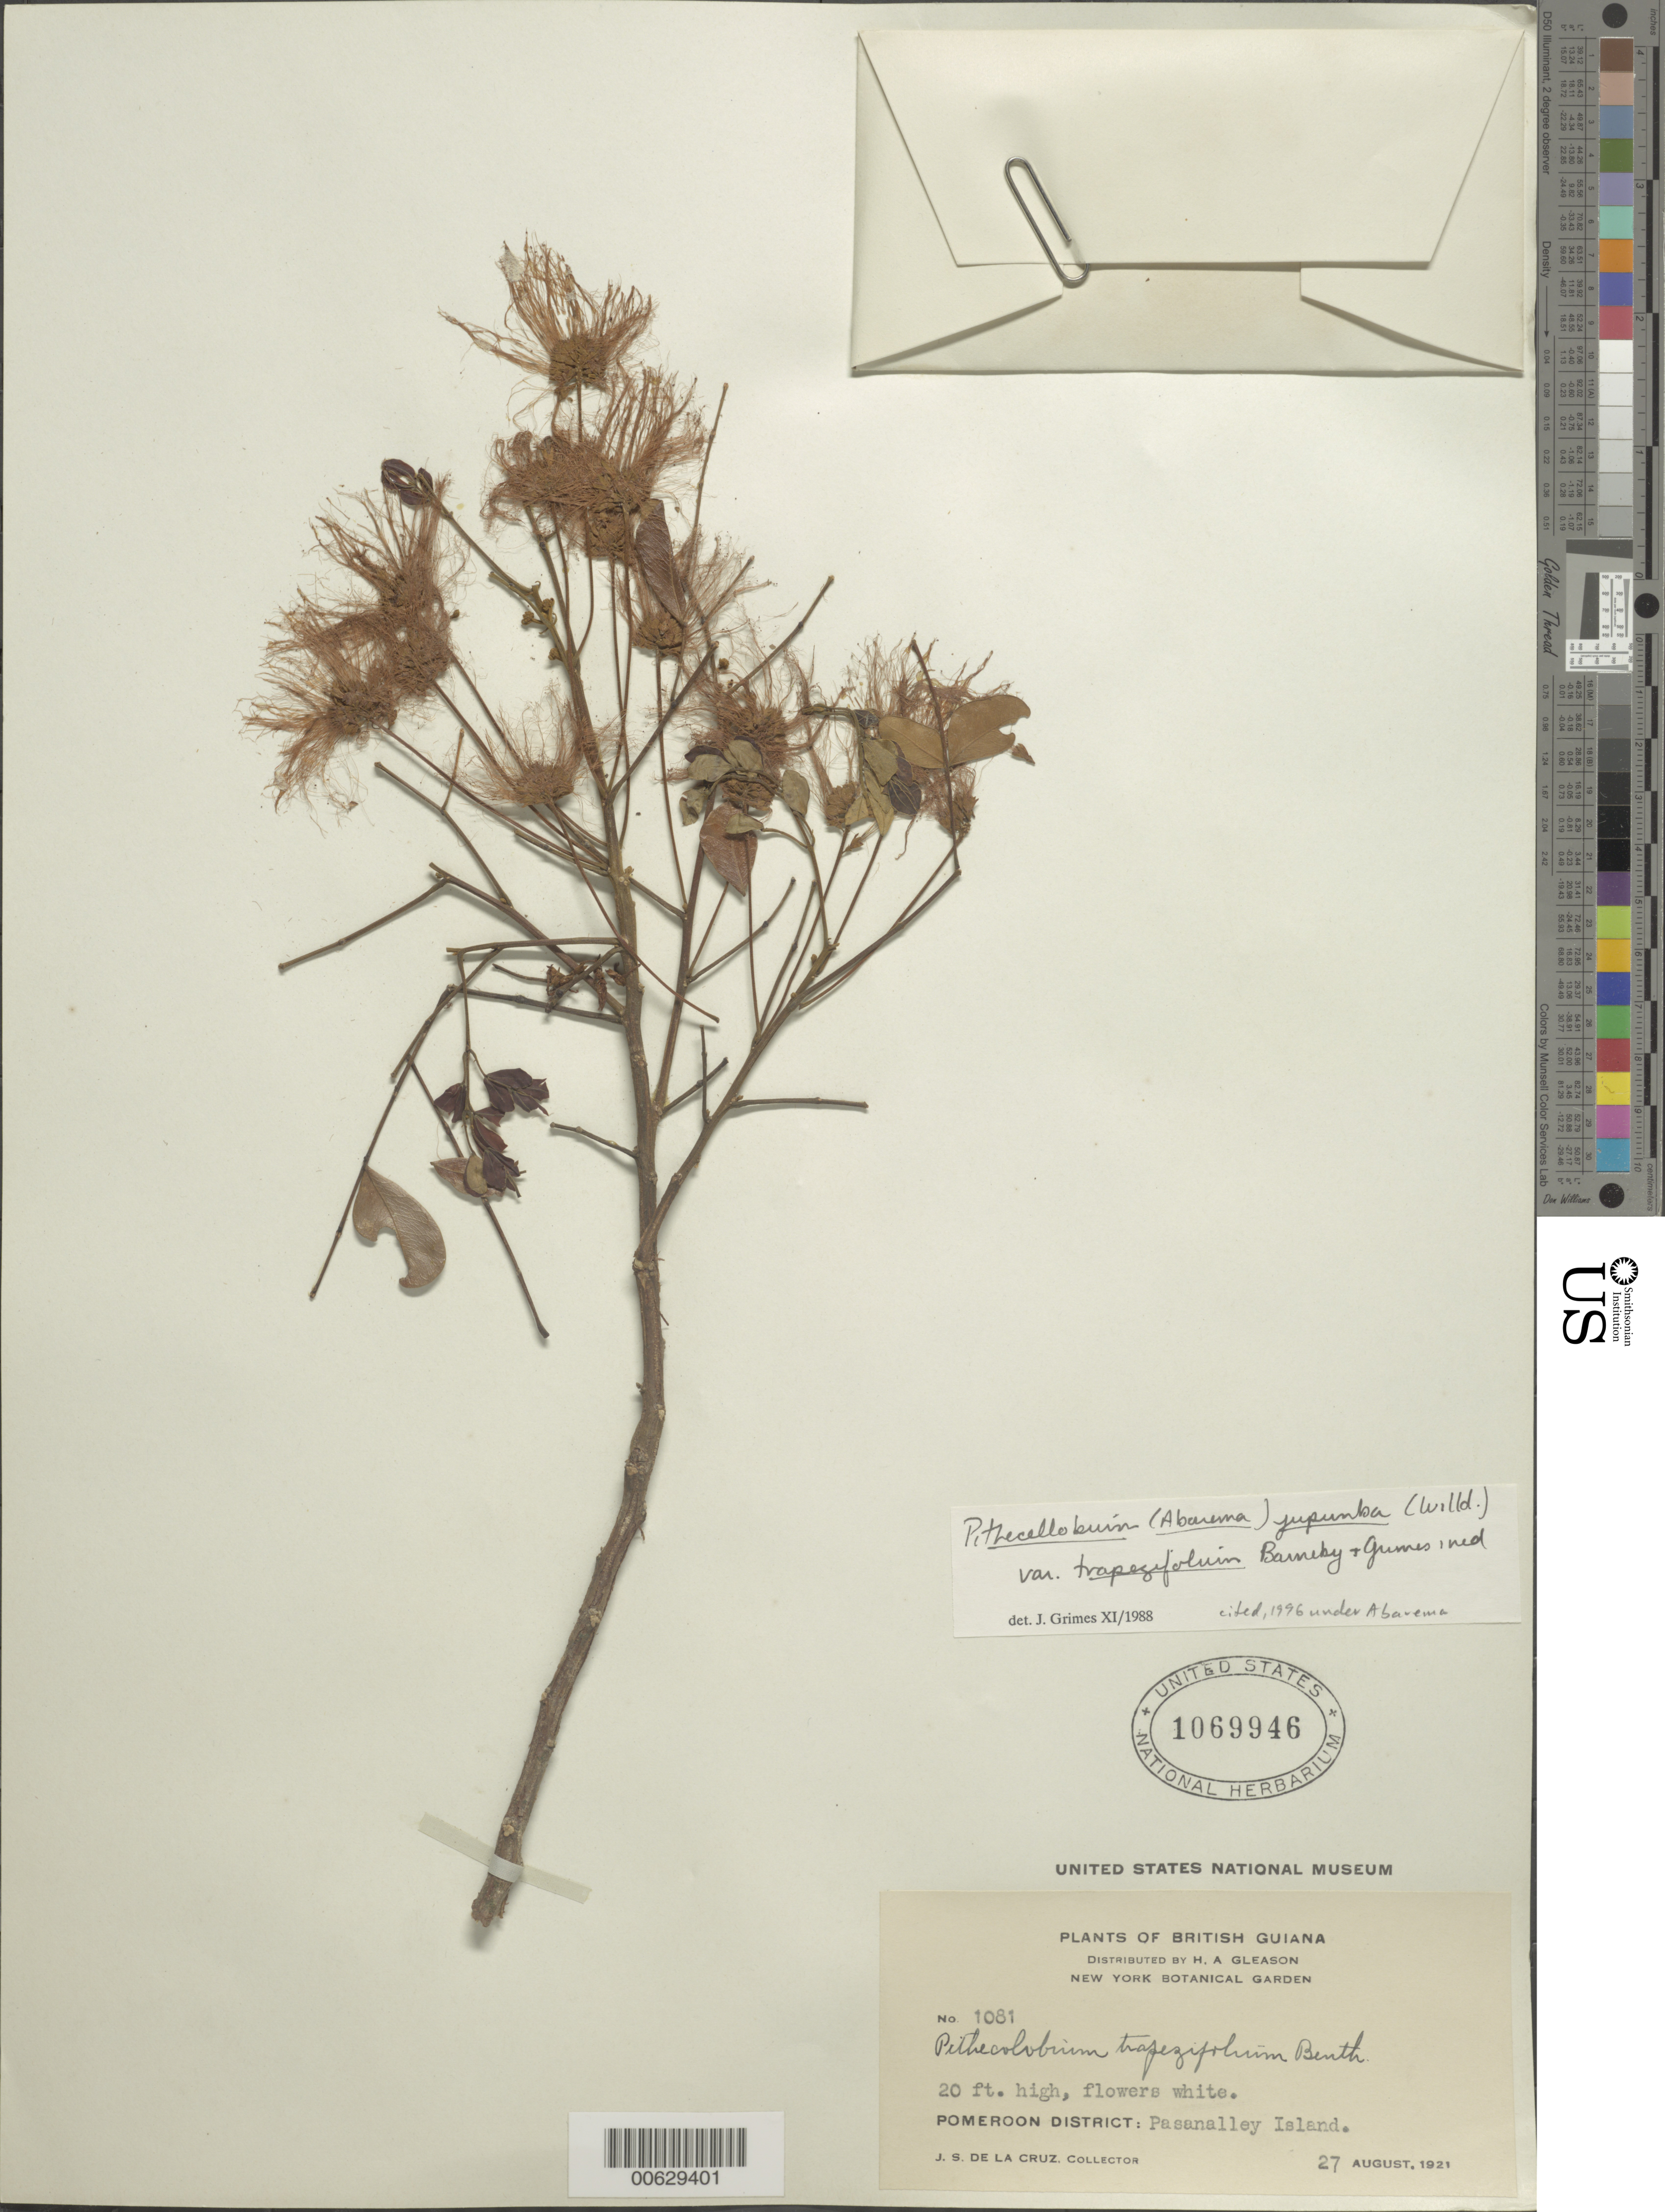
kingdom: Plantae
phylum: Tracheophyta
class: Magnoliopsida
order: Fabales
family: Fabaceae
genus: Jupunba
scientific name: Jupunba trapezifolia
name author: (Vahl) Moldenke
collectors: J. S. de la Cruz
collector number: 1081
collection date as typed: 27-Aug-21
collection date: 1921-08-27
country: Guyana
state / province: Barima-Waini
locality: Pasanalley Island, Pomeroon Distr.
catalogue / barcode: US 1069946